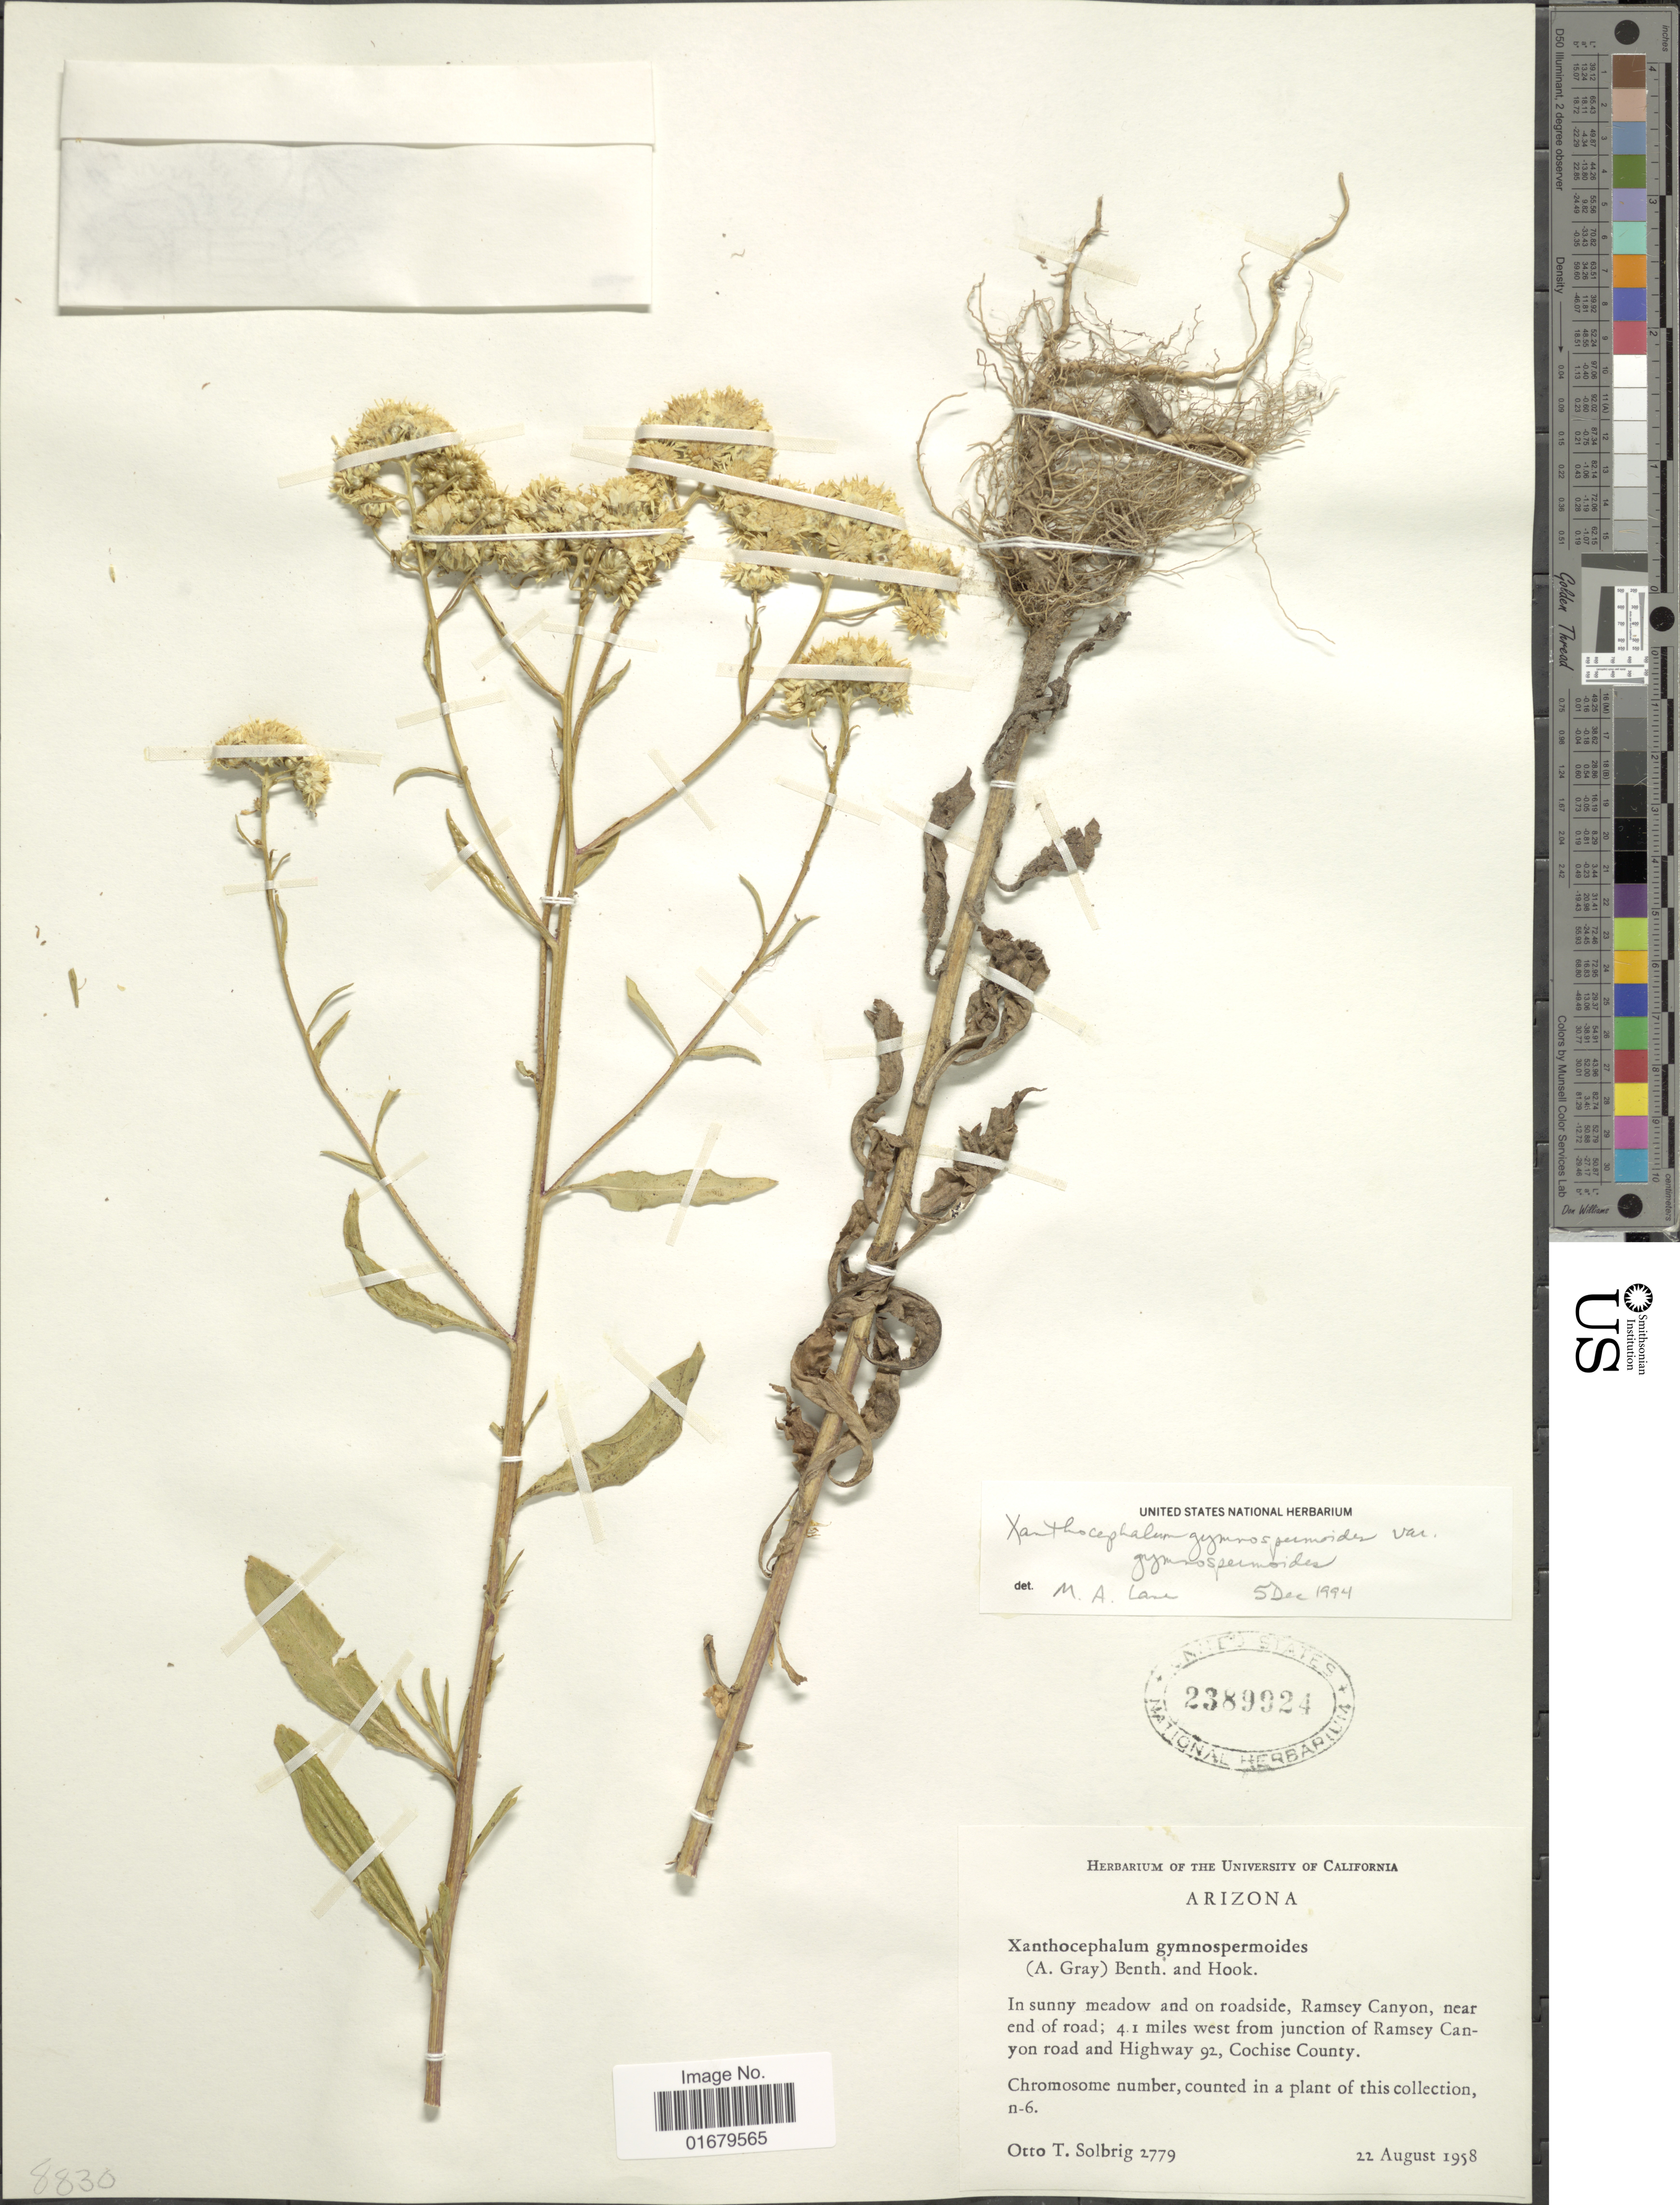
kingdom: Plantae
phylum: Tracheophyta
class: Magnoliopsida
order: Asterales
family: Asteraceae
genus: Xanthocephalum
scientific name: Xanthocephalum gymnospermoides var. gymnospermoides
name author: (A. Gray) Benth. & Hook. f.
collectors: O. T. Solbrig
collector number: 2779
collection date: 1958-08-22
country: United States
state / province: Arizona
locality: In sunny meadow and on roadside, Ramsey Canyon, near end of road; 4.1 miles west from junction of Ramsey Canyon road and Highway 92, Cochise County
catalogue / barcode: US 2389924